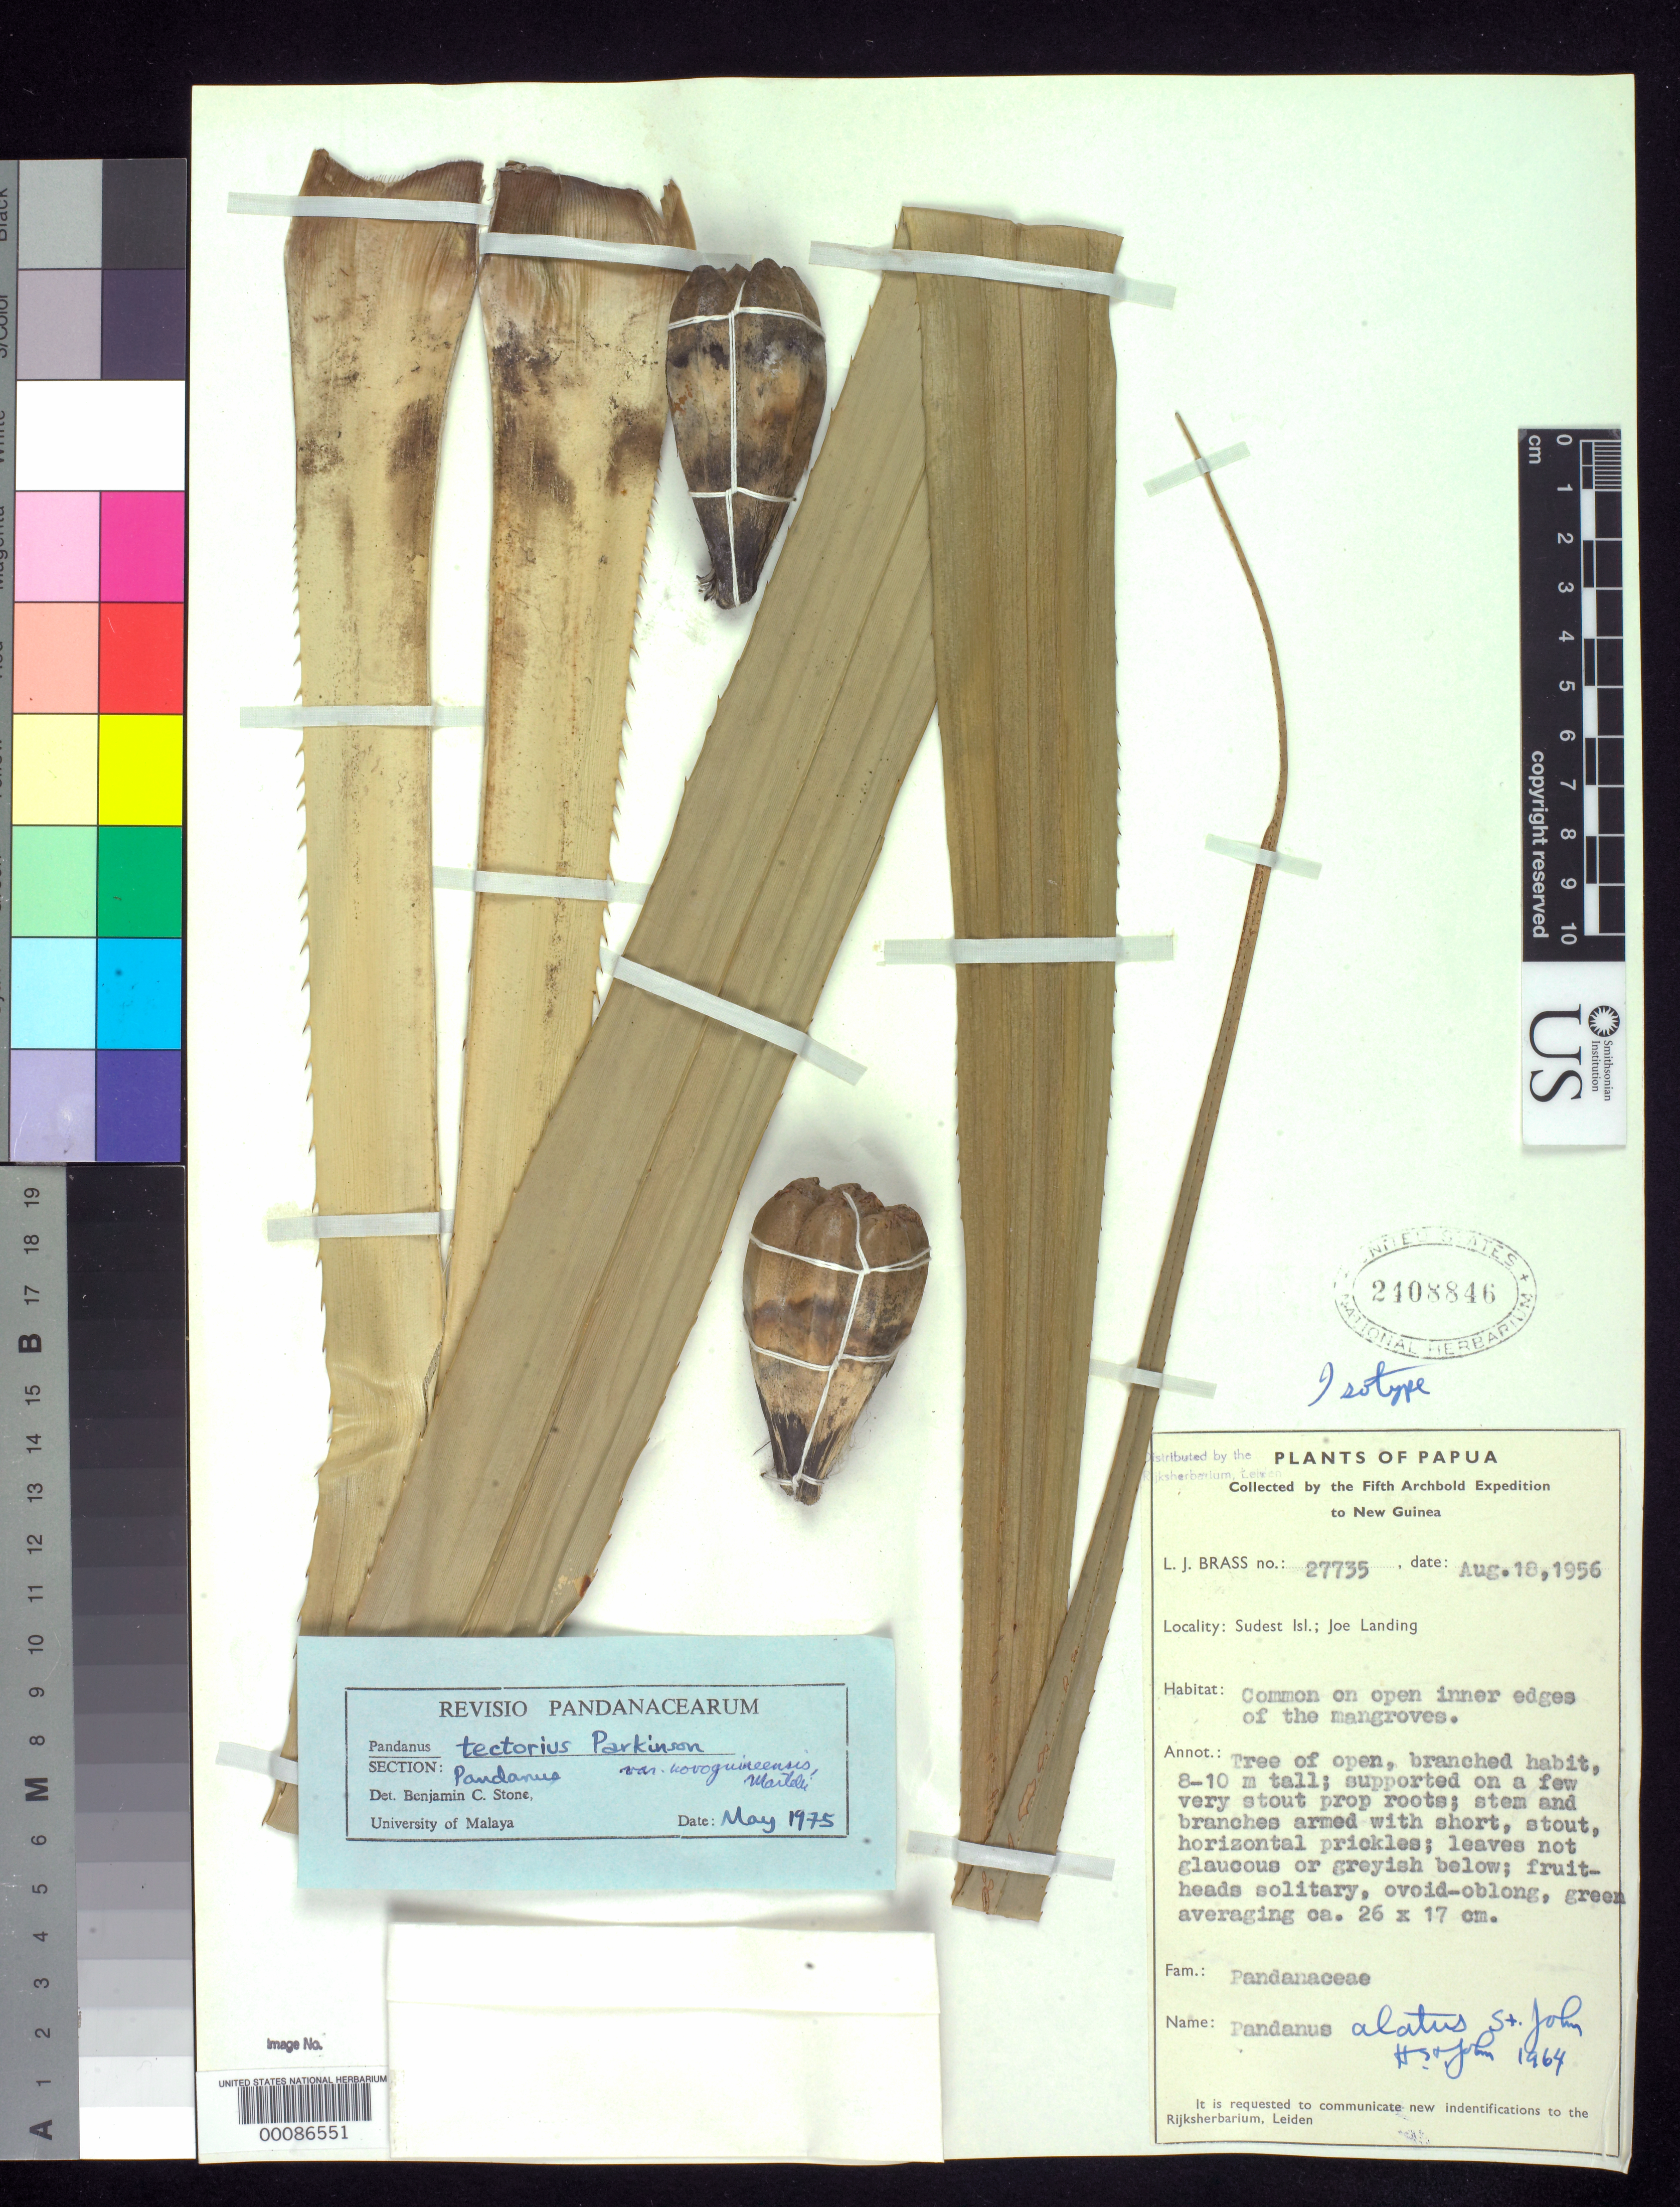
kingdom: Plantae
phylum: Tracheophyta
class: Liliopsida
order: Pandanales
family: Pandanaceae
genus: Pandanus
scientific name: Pandanus alatus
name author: H. St. John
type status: Isotype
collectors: L. J. Brass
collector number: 27735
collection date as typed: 18 Aug 1956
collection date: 1956-08-18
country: Papua New Guinea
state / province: Milne Bay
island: Sudest [Tagula]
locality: Joe Landing. [Louisade Arch.]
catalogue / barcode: US 2408846